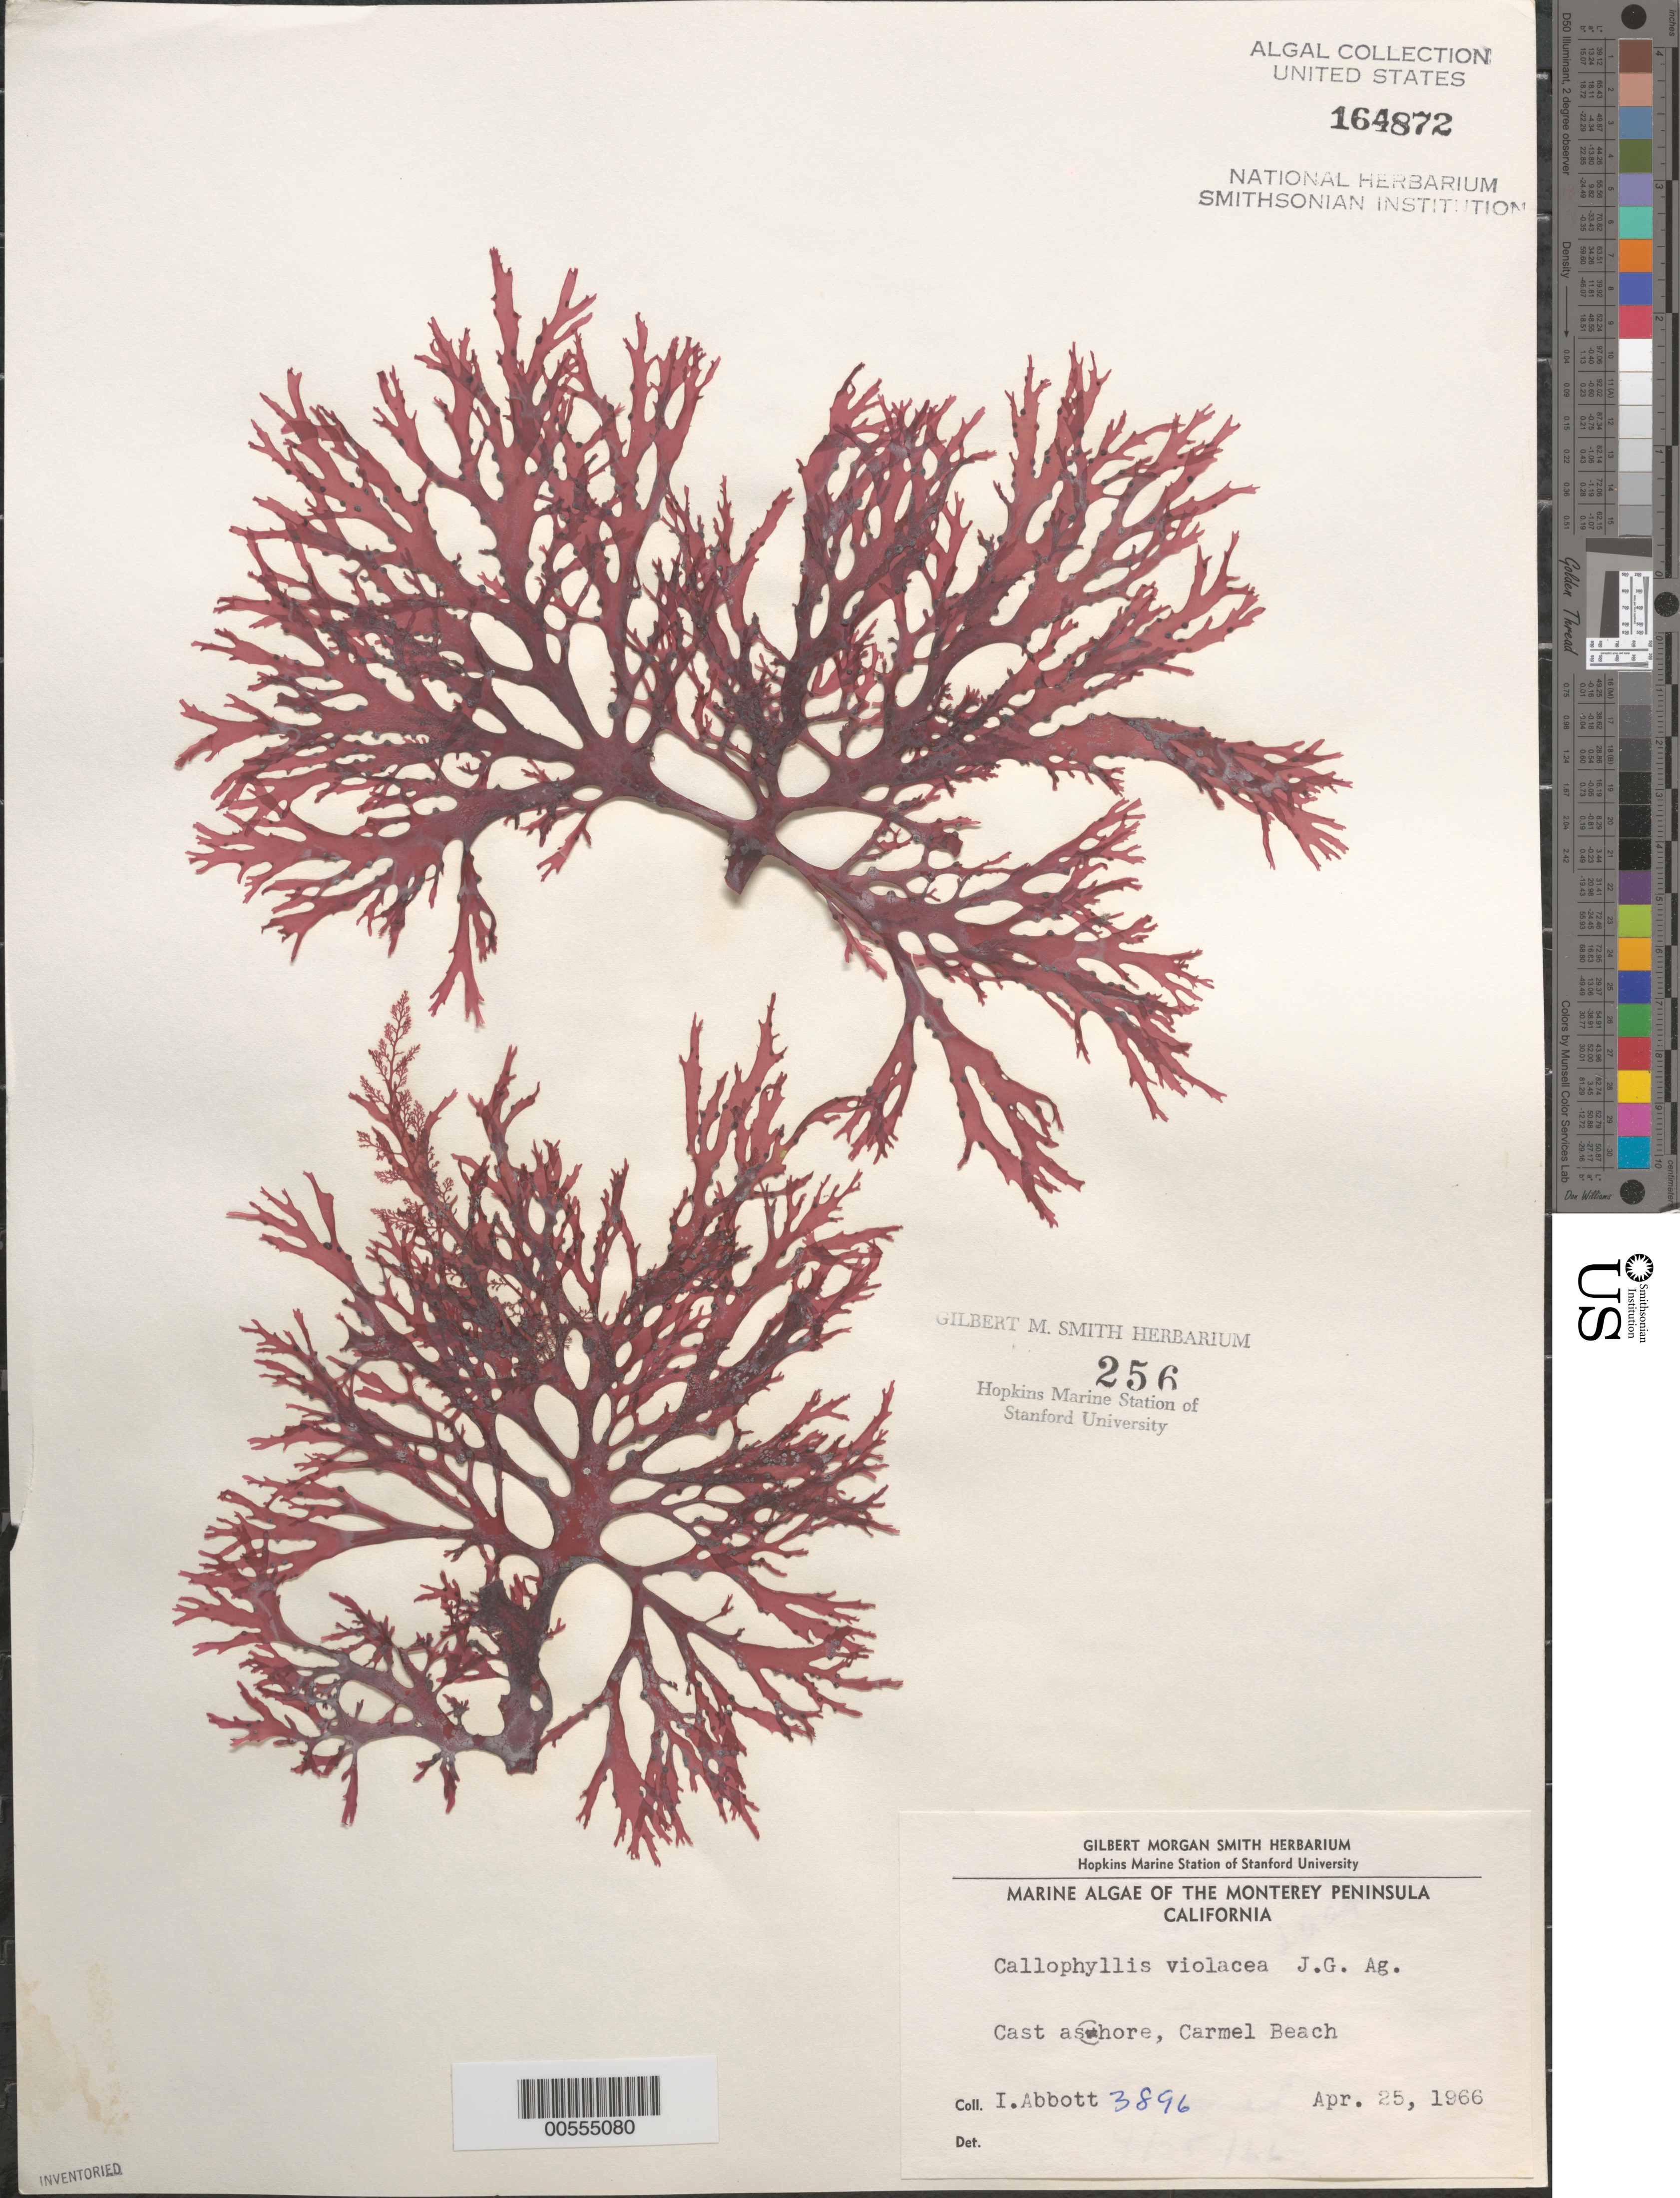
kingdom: Plantae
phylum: Rhodophyta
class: Florideophyceae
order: Gigartinales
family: Kallymeniaceae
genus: Callophyllis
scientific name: Callophyllis violacea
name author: J. Agardh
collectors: I. A. Abbott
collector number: IAA 3896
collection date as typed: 25 Apr 1966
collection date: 1966-04-25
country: United States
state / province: California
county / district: Monterey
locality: Carmel Beach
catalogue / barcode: US 164872